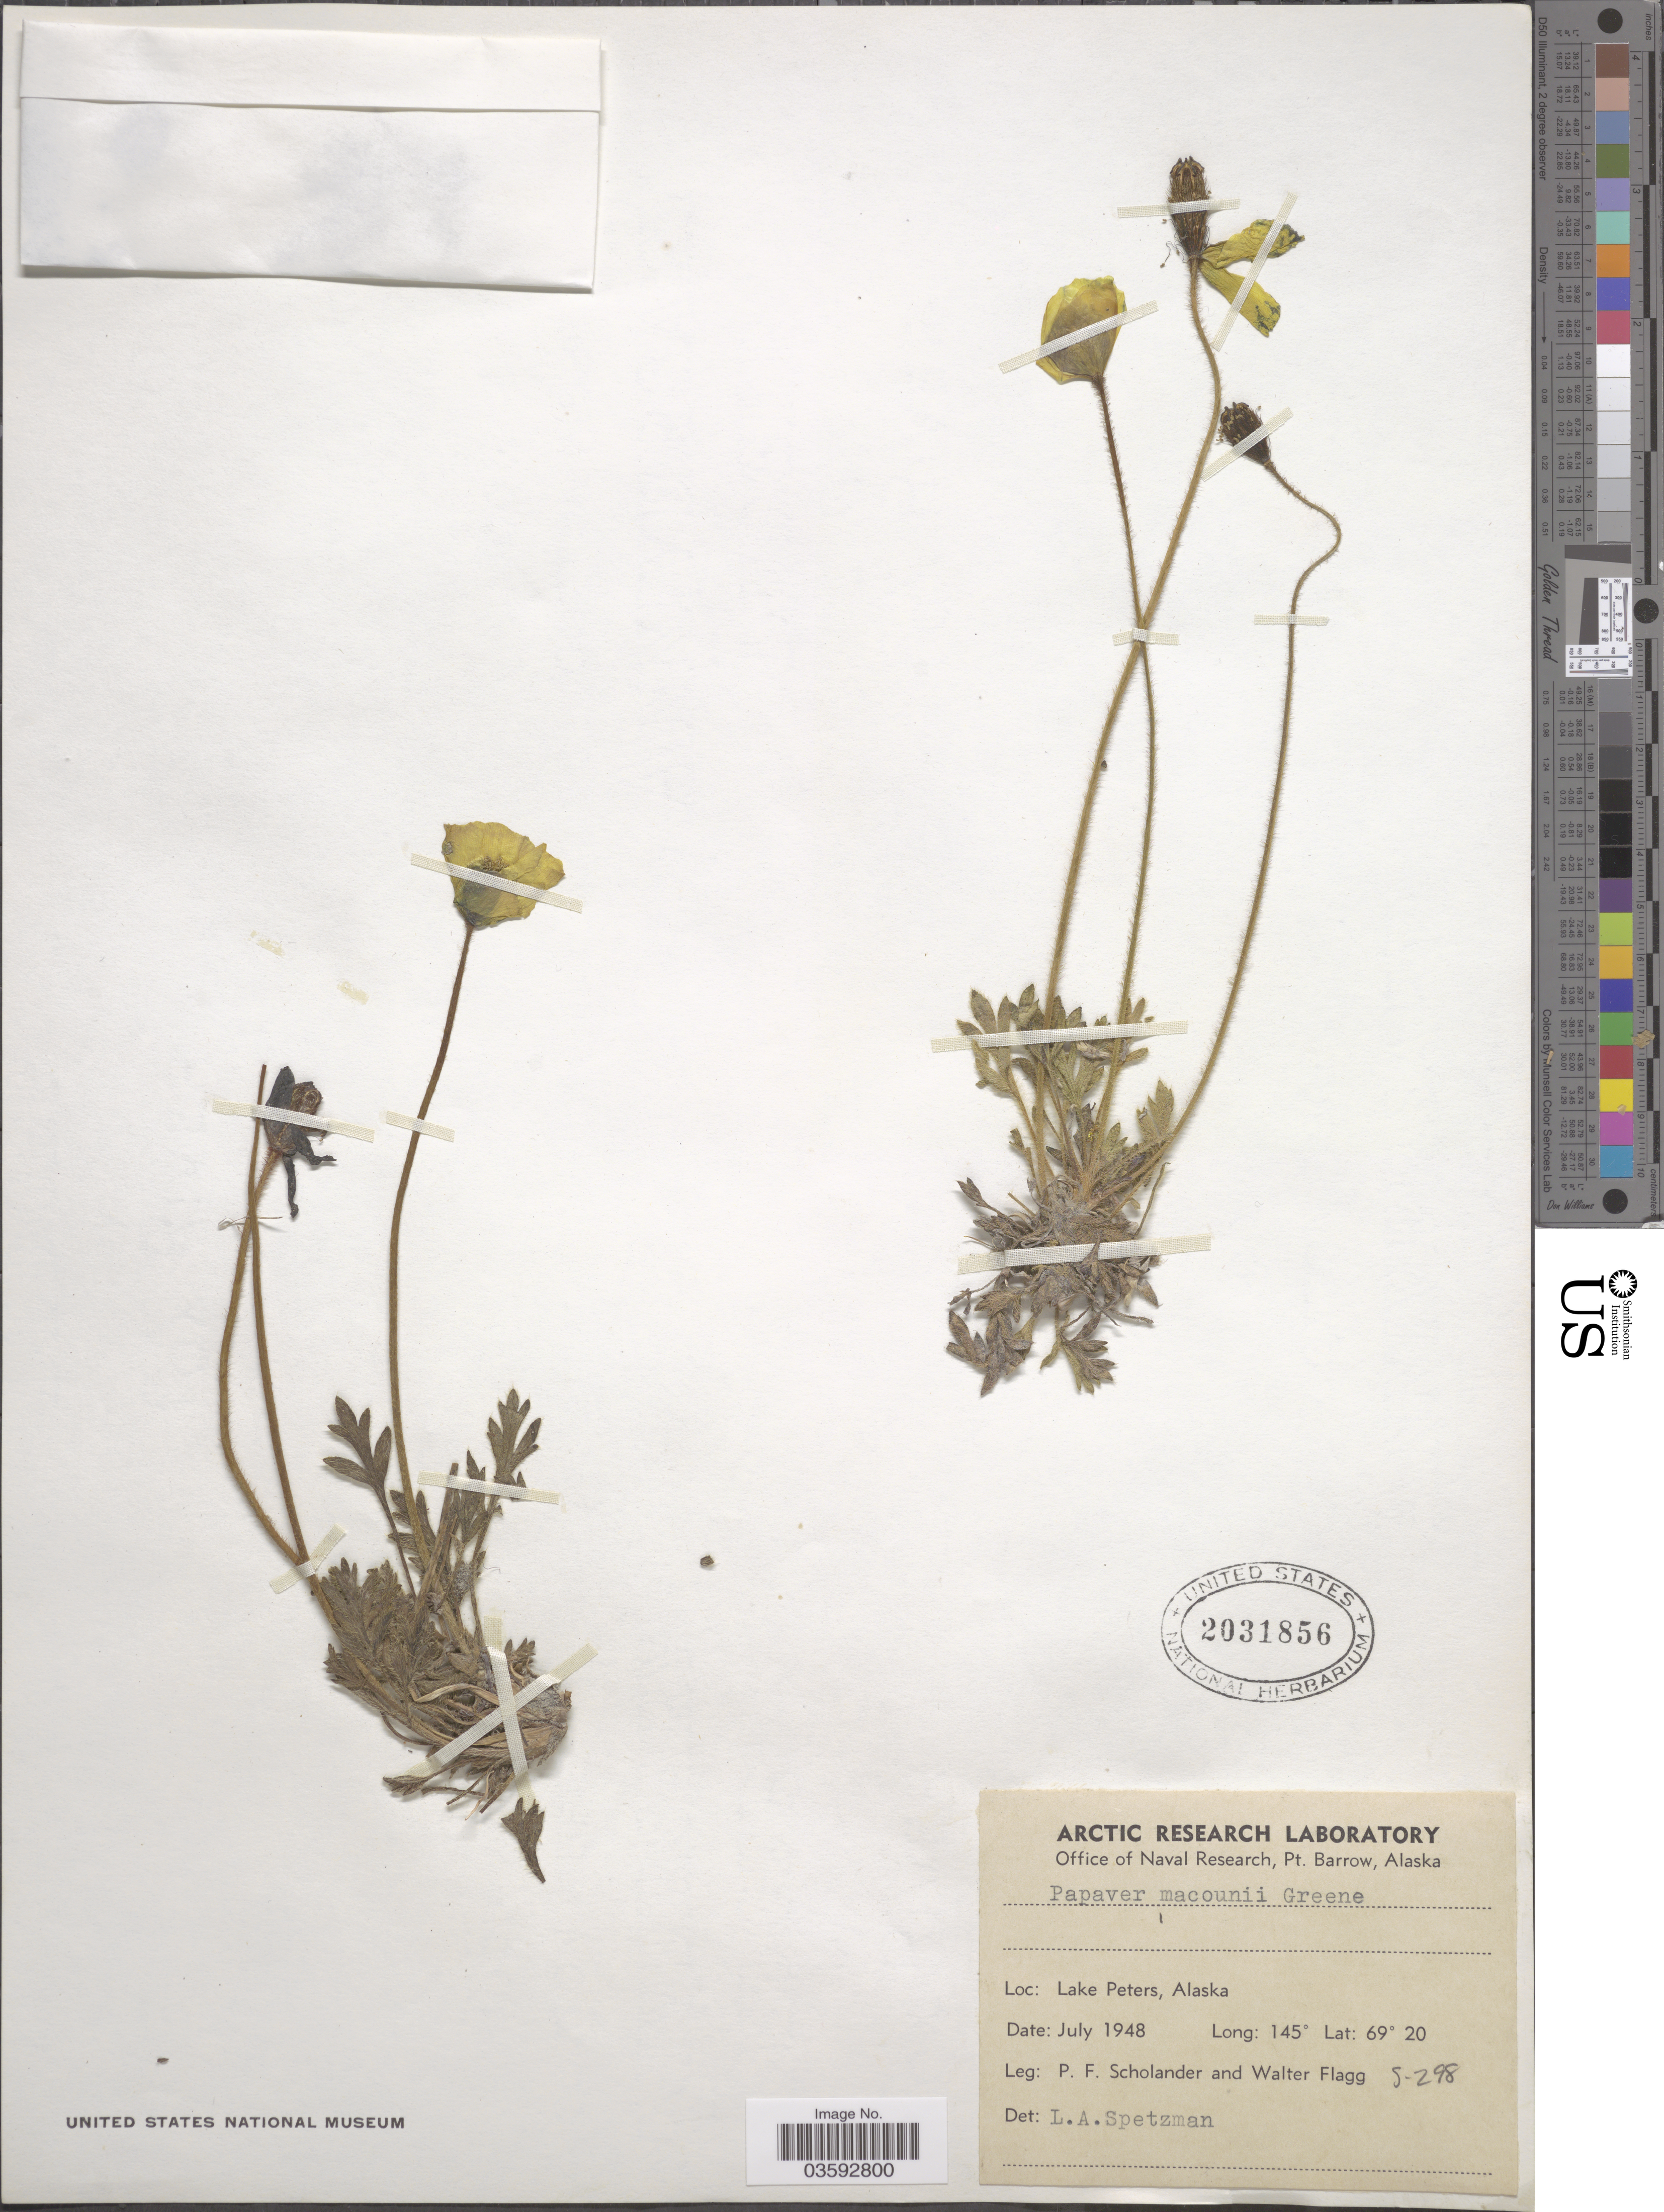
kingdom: Plantae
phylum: Tracheophyta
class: Magnoliopsida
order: Ranunculales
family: Papaveraceae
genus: Papaver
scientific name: Papaver macounii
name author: Greene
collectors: P. Scholander & W. Flagg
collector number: S-298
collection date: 1948-07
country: United States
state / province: Alaska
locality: Lake Peters.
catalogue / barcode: US 2031856